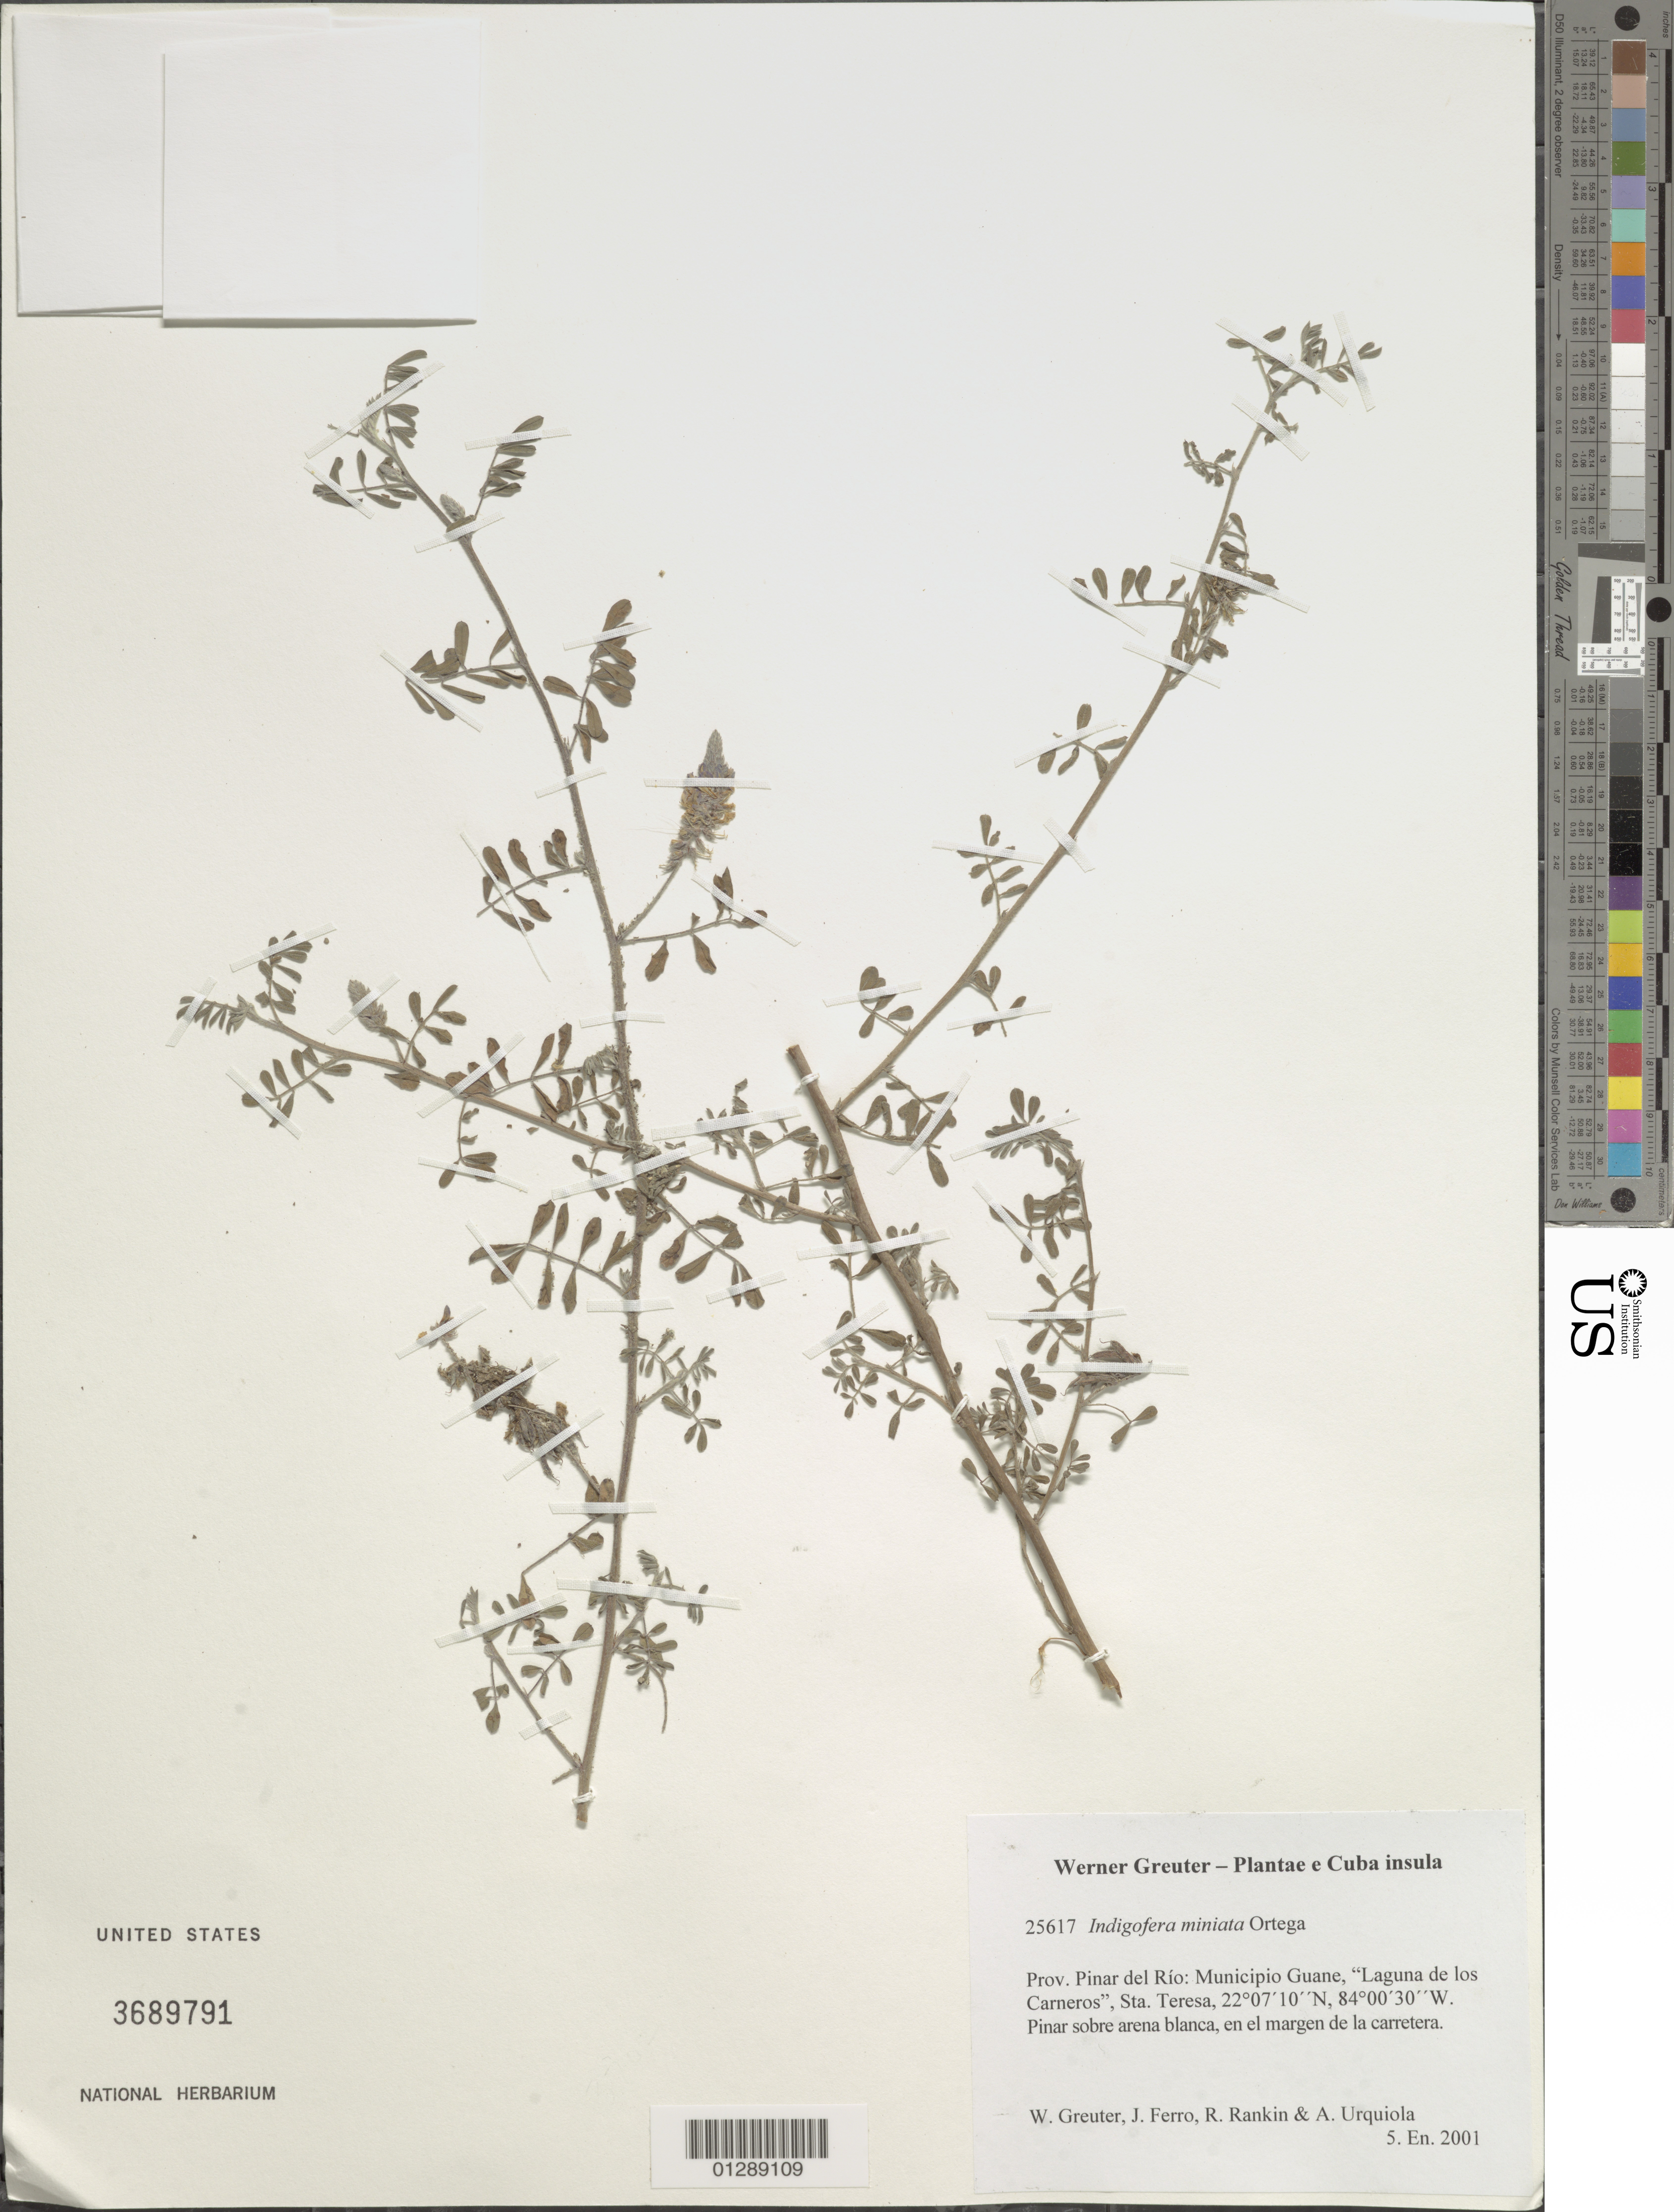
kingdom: Plantae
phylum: Tracheophyta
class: Magnoliopsida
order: Fabales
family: Fabaceae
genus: Indigofera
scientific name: Indigofera miniata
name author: Orteg.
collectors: W. R. Greuter, J. Ferro, R. Rankin Rodriguez & A. Urquiola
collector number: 25617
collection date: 2001-01-05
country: Cuba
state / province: Pinar del Rio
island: Cuba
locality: Municipio Guane, "Laguna de los Carneros", Sta. Teresa.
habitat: Pinar sobre arena blanca, en el margen de la carretera.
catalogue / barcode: US 3689791